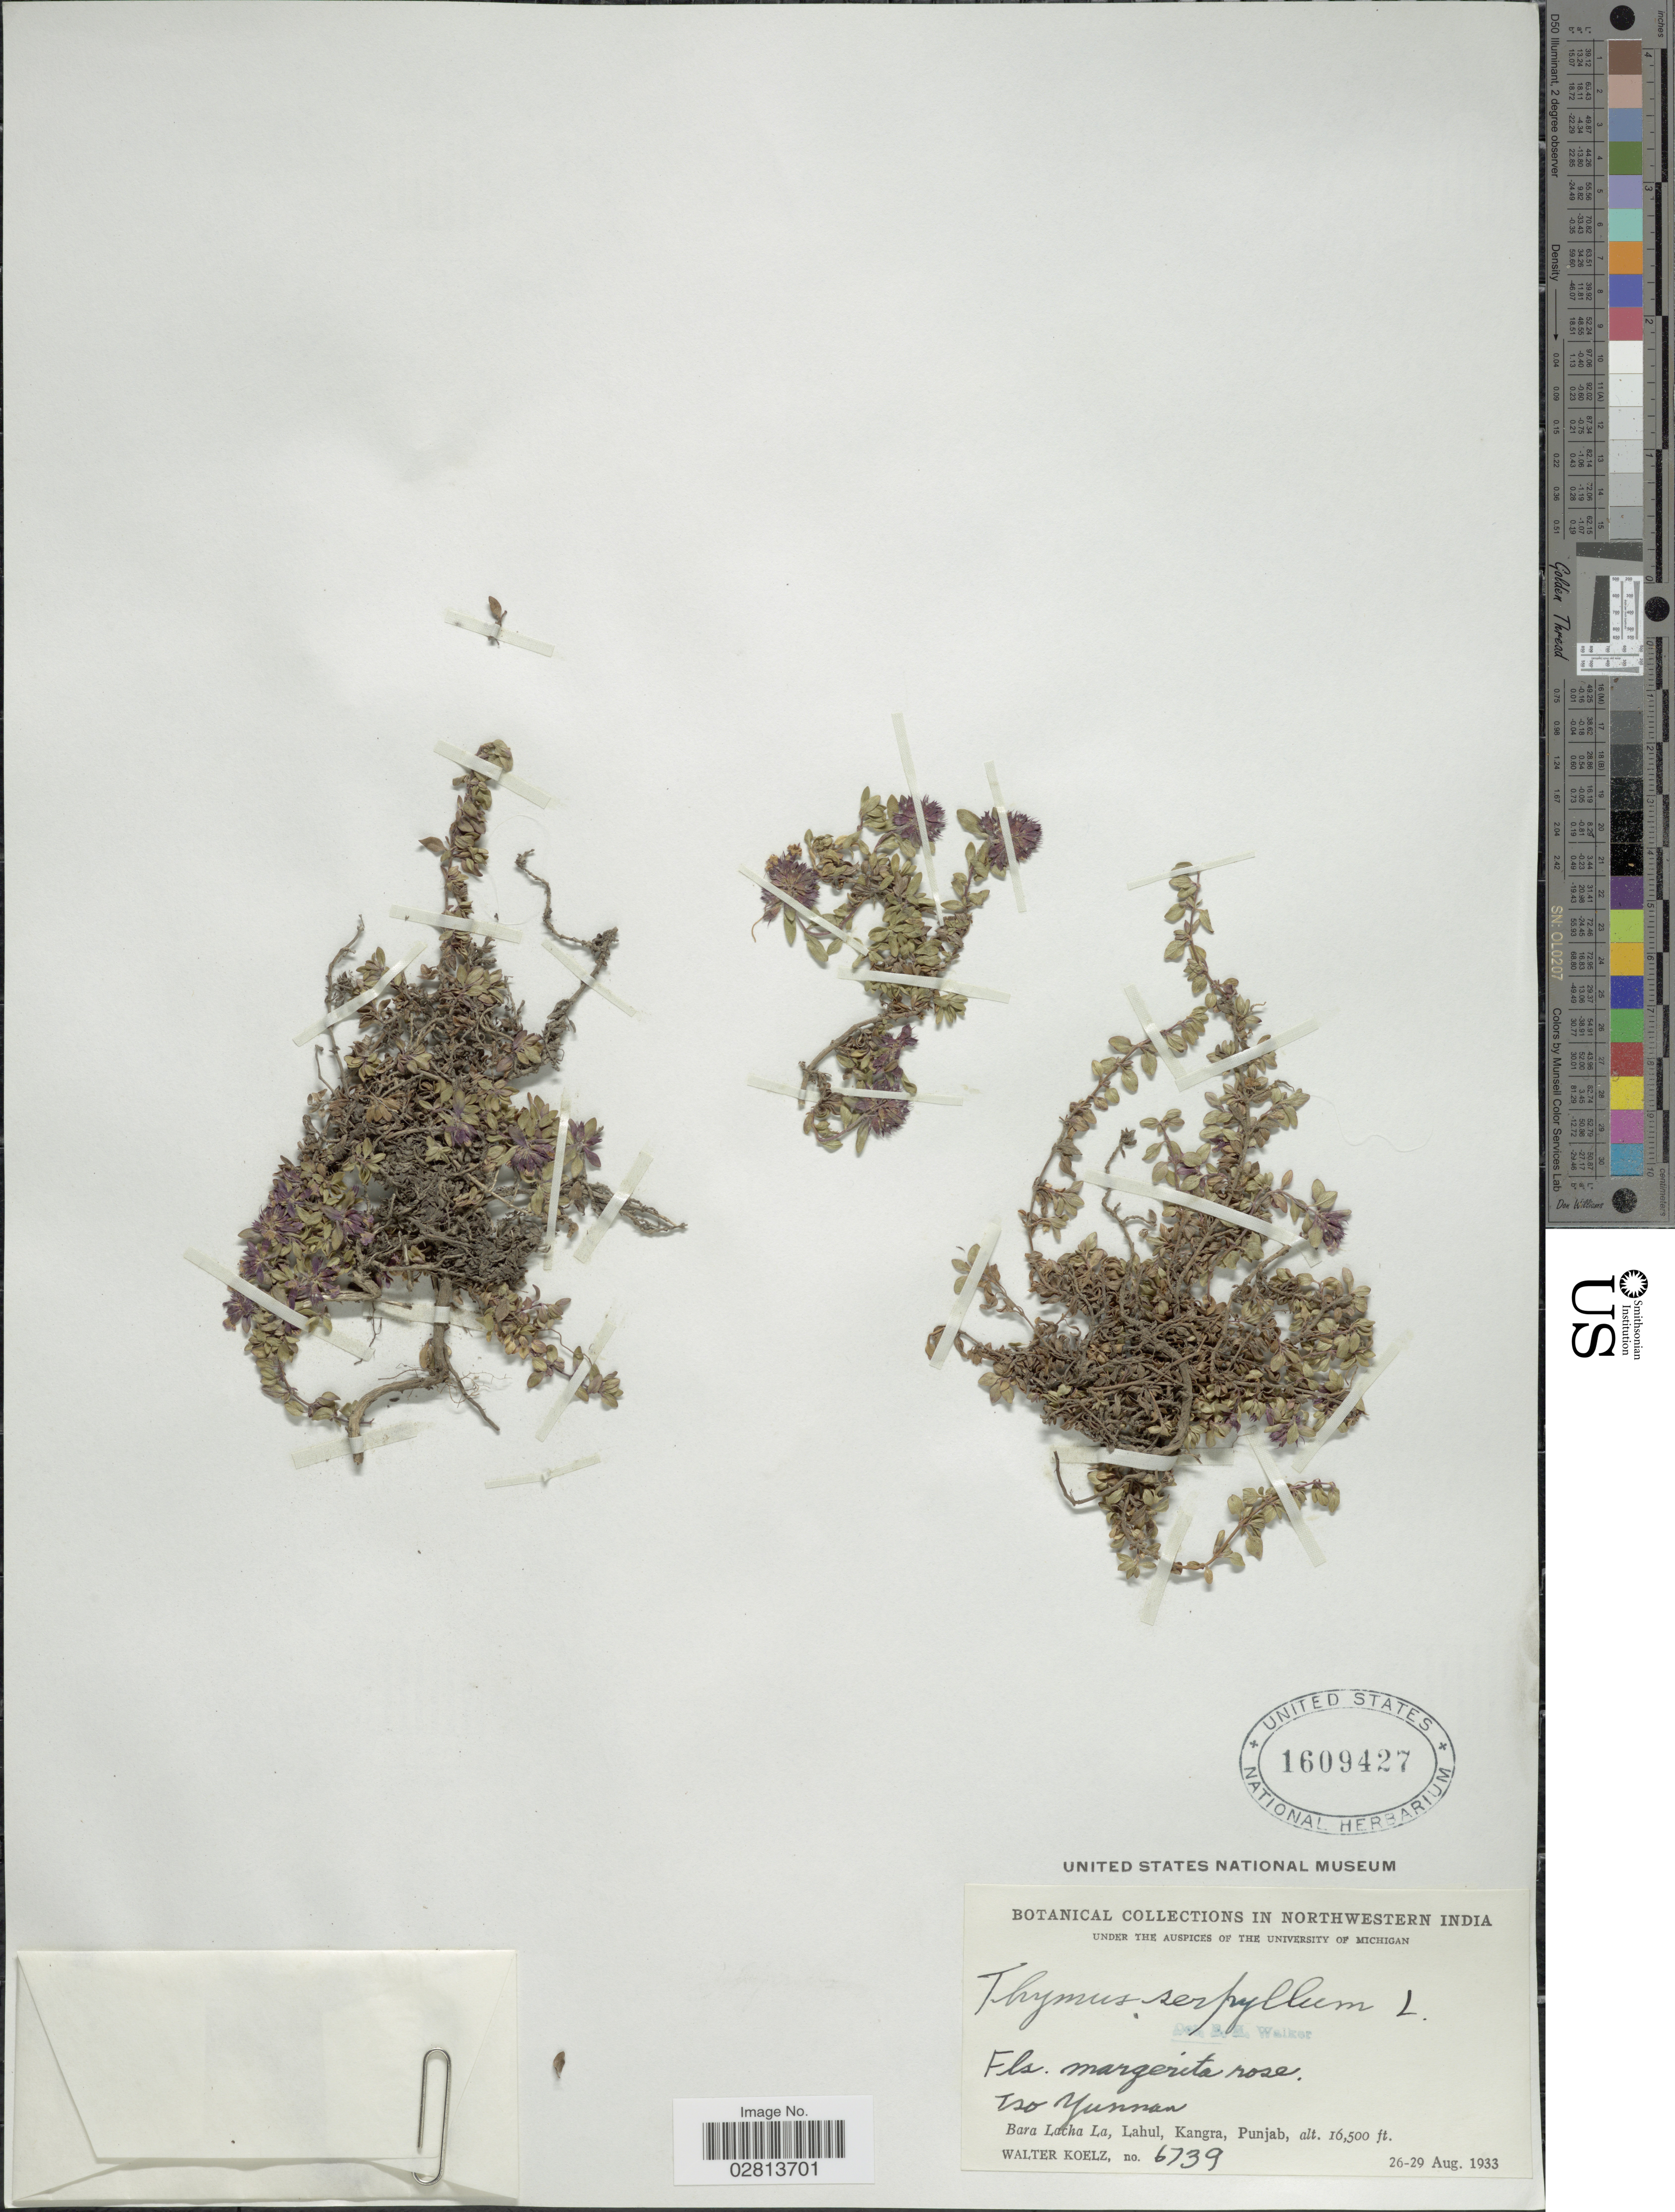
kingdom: Plantae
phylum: Tracheophyta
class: Magnoliopsida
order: Lamiales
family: Lamiaceae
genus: Thymus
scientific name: Thymus serpyllum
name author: L.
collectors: W. N. Koelz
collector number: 6739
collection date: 1933-08-26/1933-08-29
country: India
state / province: Punjab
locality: Northwestern India. Bara Lacha La, Lahul, Kangra.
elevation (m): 5029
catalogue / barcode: US 1609427